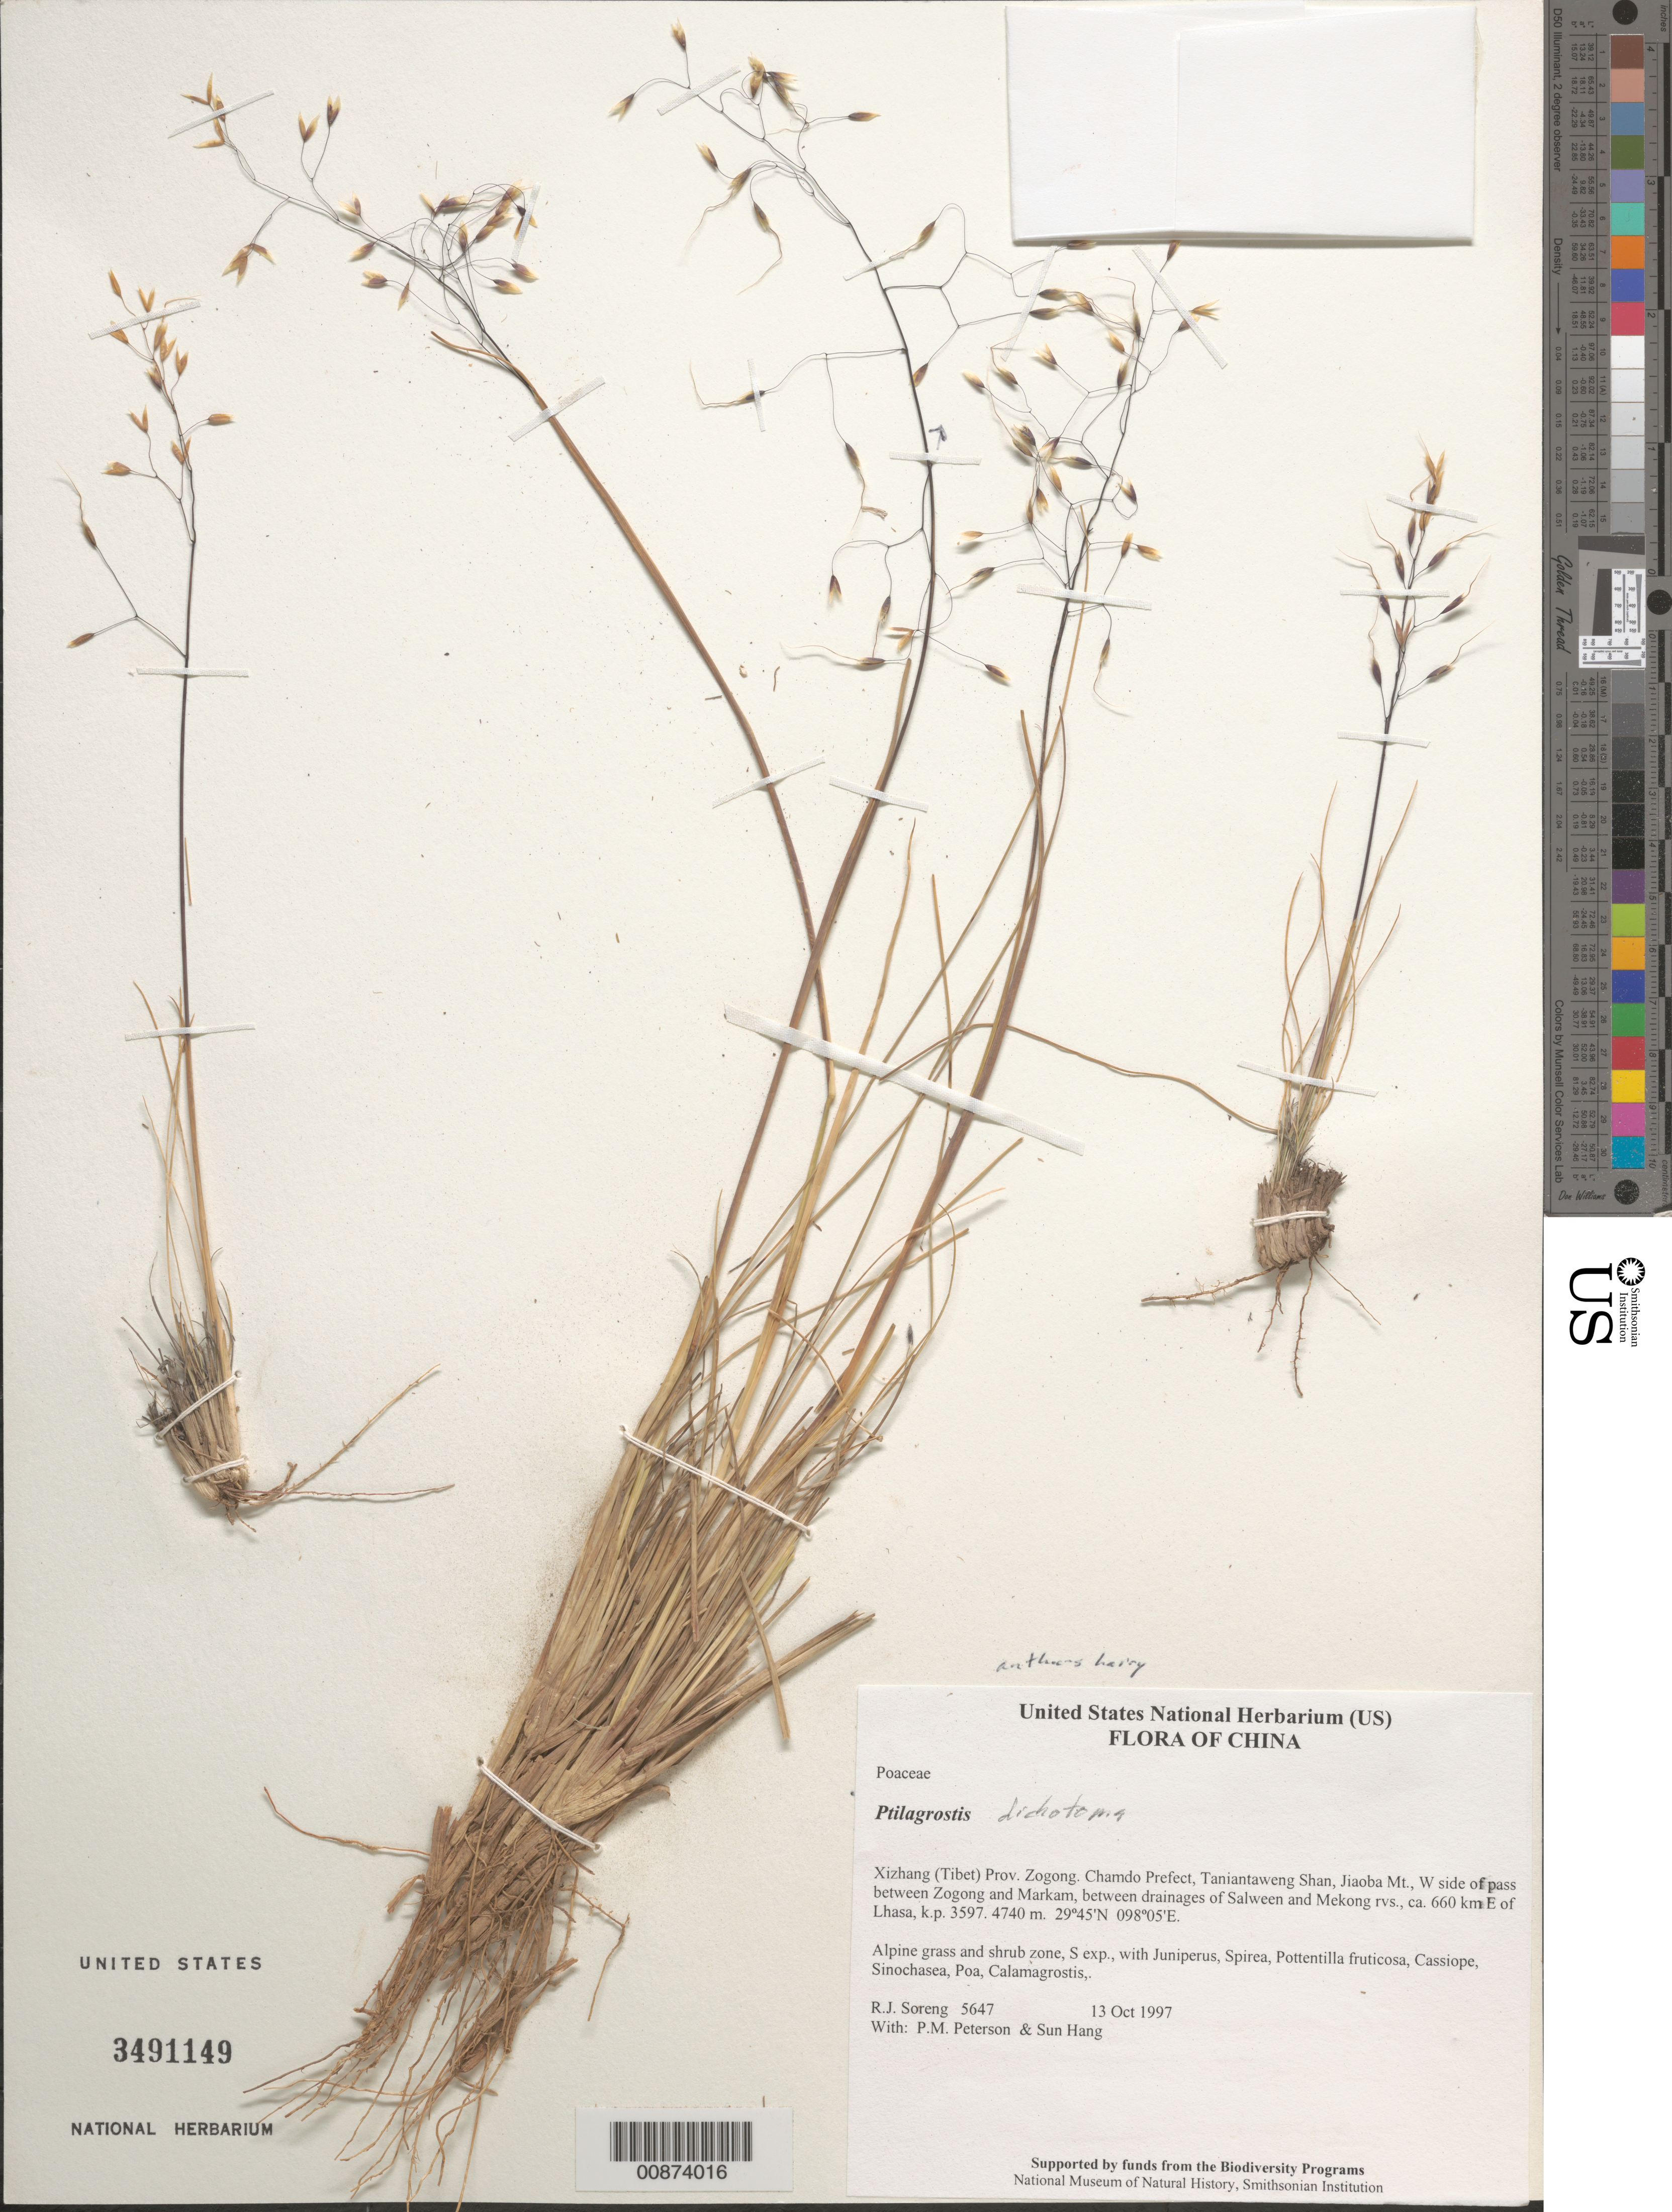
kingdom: Plantae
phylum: Tracheophyta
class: Liliopsida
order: Poales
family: Poaceae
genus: Ptilagrostis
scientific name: Ptilagrostis dichotoma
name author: Keng ex Tzvelev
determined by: Soreng, Robert J., Research Associate (BOT), Smithsonian Institution - National Museum of Natural History (UNITED STATES)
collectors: R. J. Soreng, P. M. Peterson & Sun Hang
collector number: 5647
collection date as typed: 13 Oct 1997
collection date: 1997-10-13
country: China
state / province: Xizang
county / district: Zogong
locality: Chamdo Prefect, Taniantaweng Shan, Jiaoba Mt., W side of pass between Zogong and Markam, between drainages of Salween and Mekong rvs., ca. 660 km E of Lhasa, k.p. 3597.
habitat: Alpine grass and shrub zone, S exp., with Juniperus, Spirea, Pottentilla fruticosa, Cassiope, Sinochasea, Poa, Calamagrostis,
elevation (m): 4740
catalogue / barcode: US 3491149